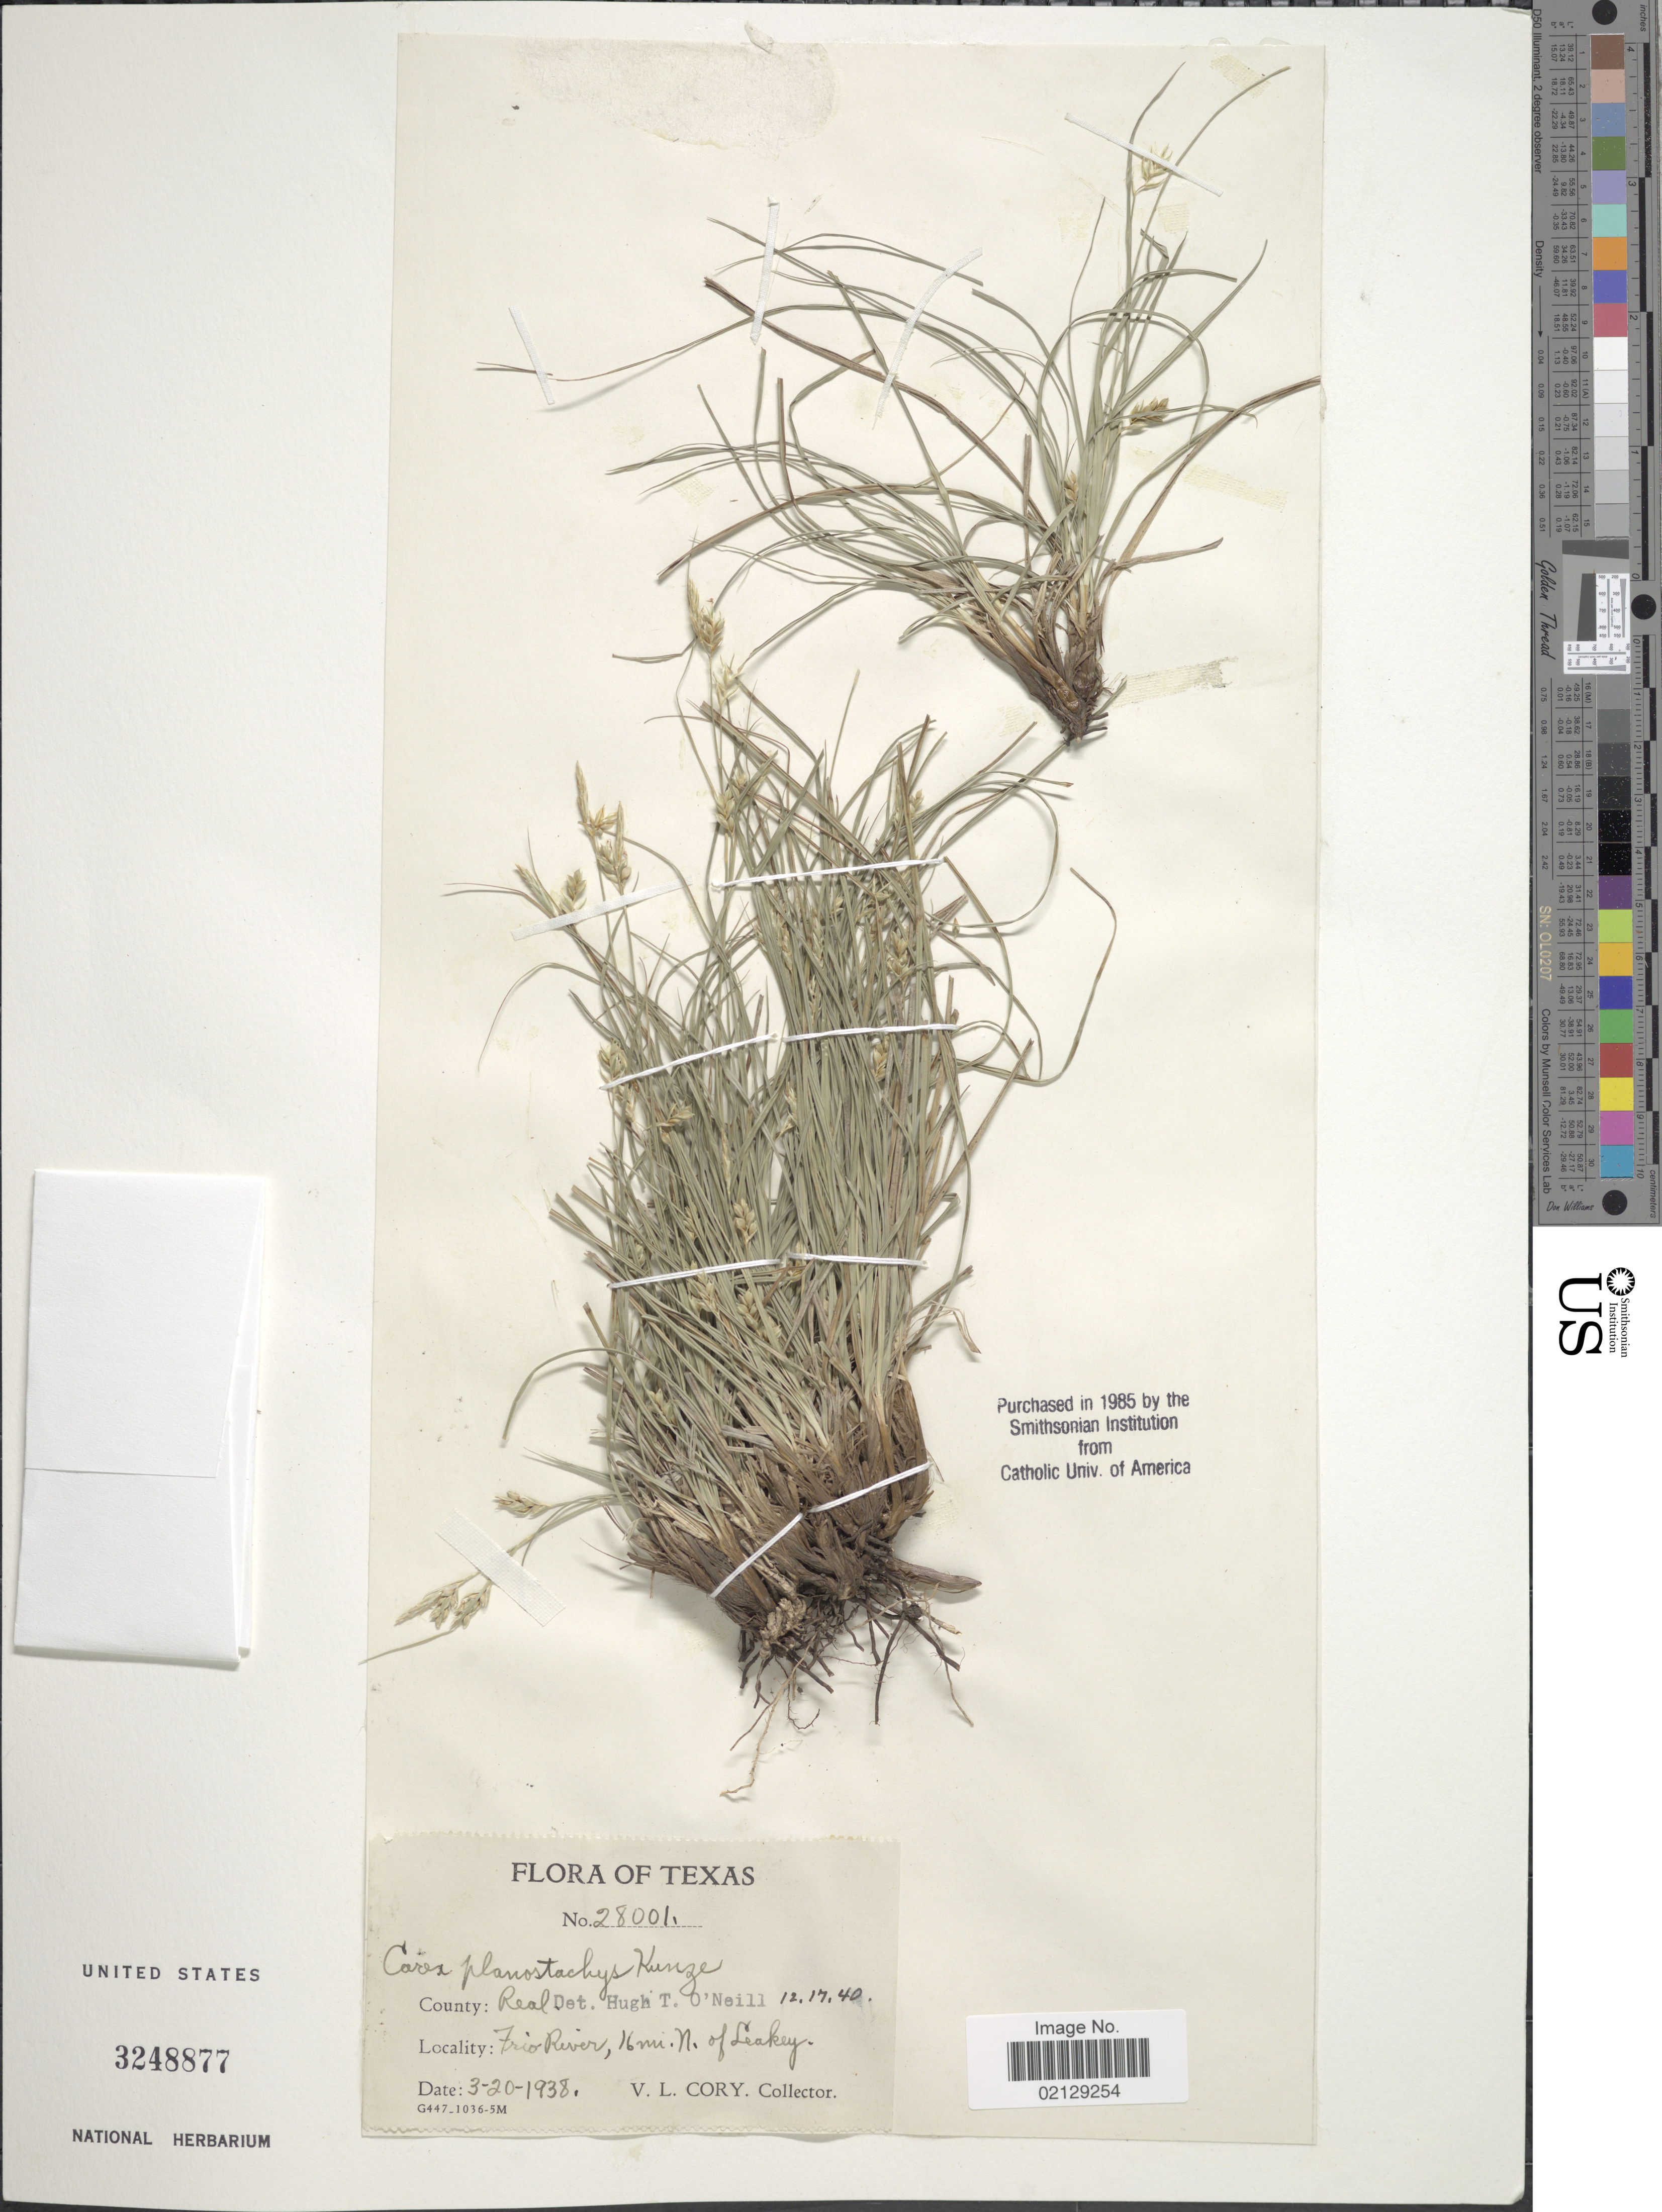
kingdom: Plantae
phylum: Tracheophyta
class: Liliopsida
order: Poales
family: Cyperaceae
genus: Carex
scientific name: Carex planostachys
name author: Kunze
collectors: V. Cory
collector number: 28001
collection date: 1938-03-20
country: United States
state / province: Texas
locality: County Real, Frio River, 16 mi. N. of Leakey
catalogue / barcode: US 3248877